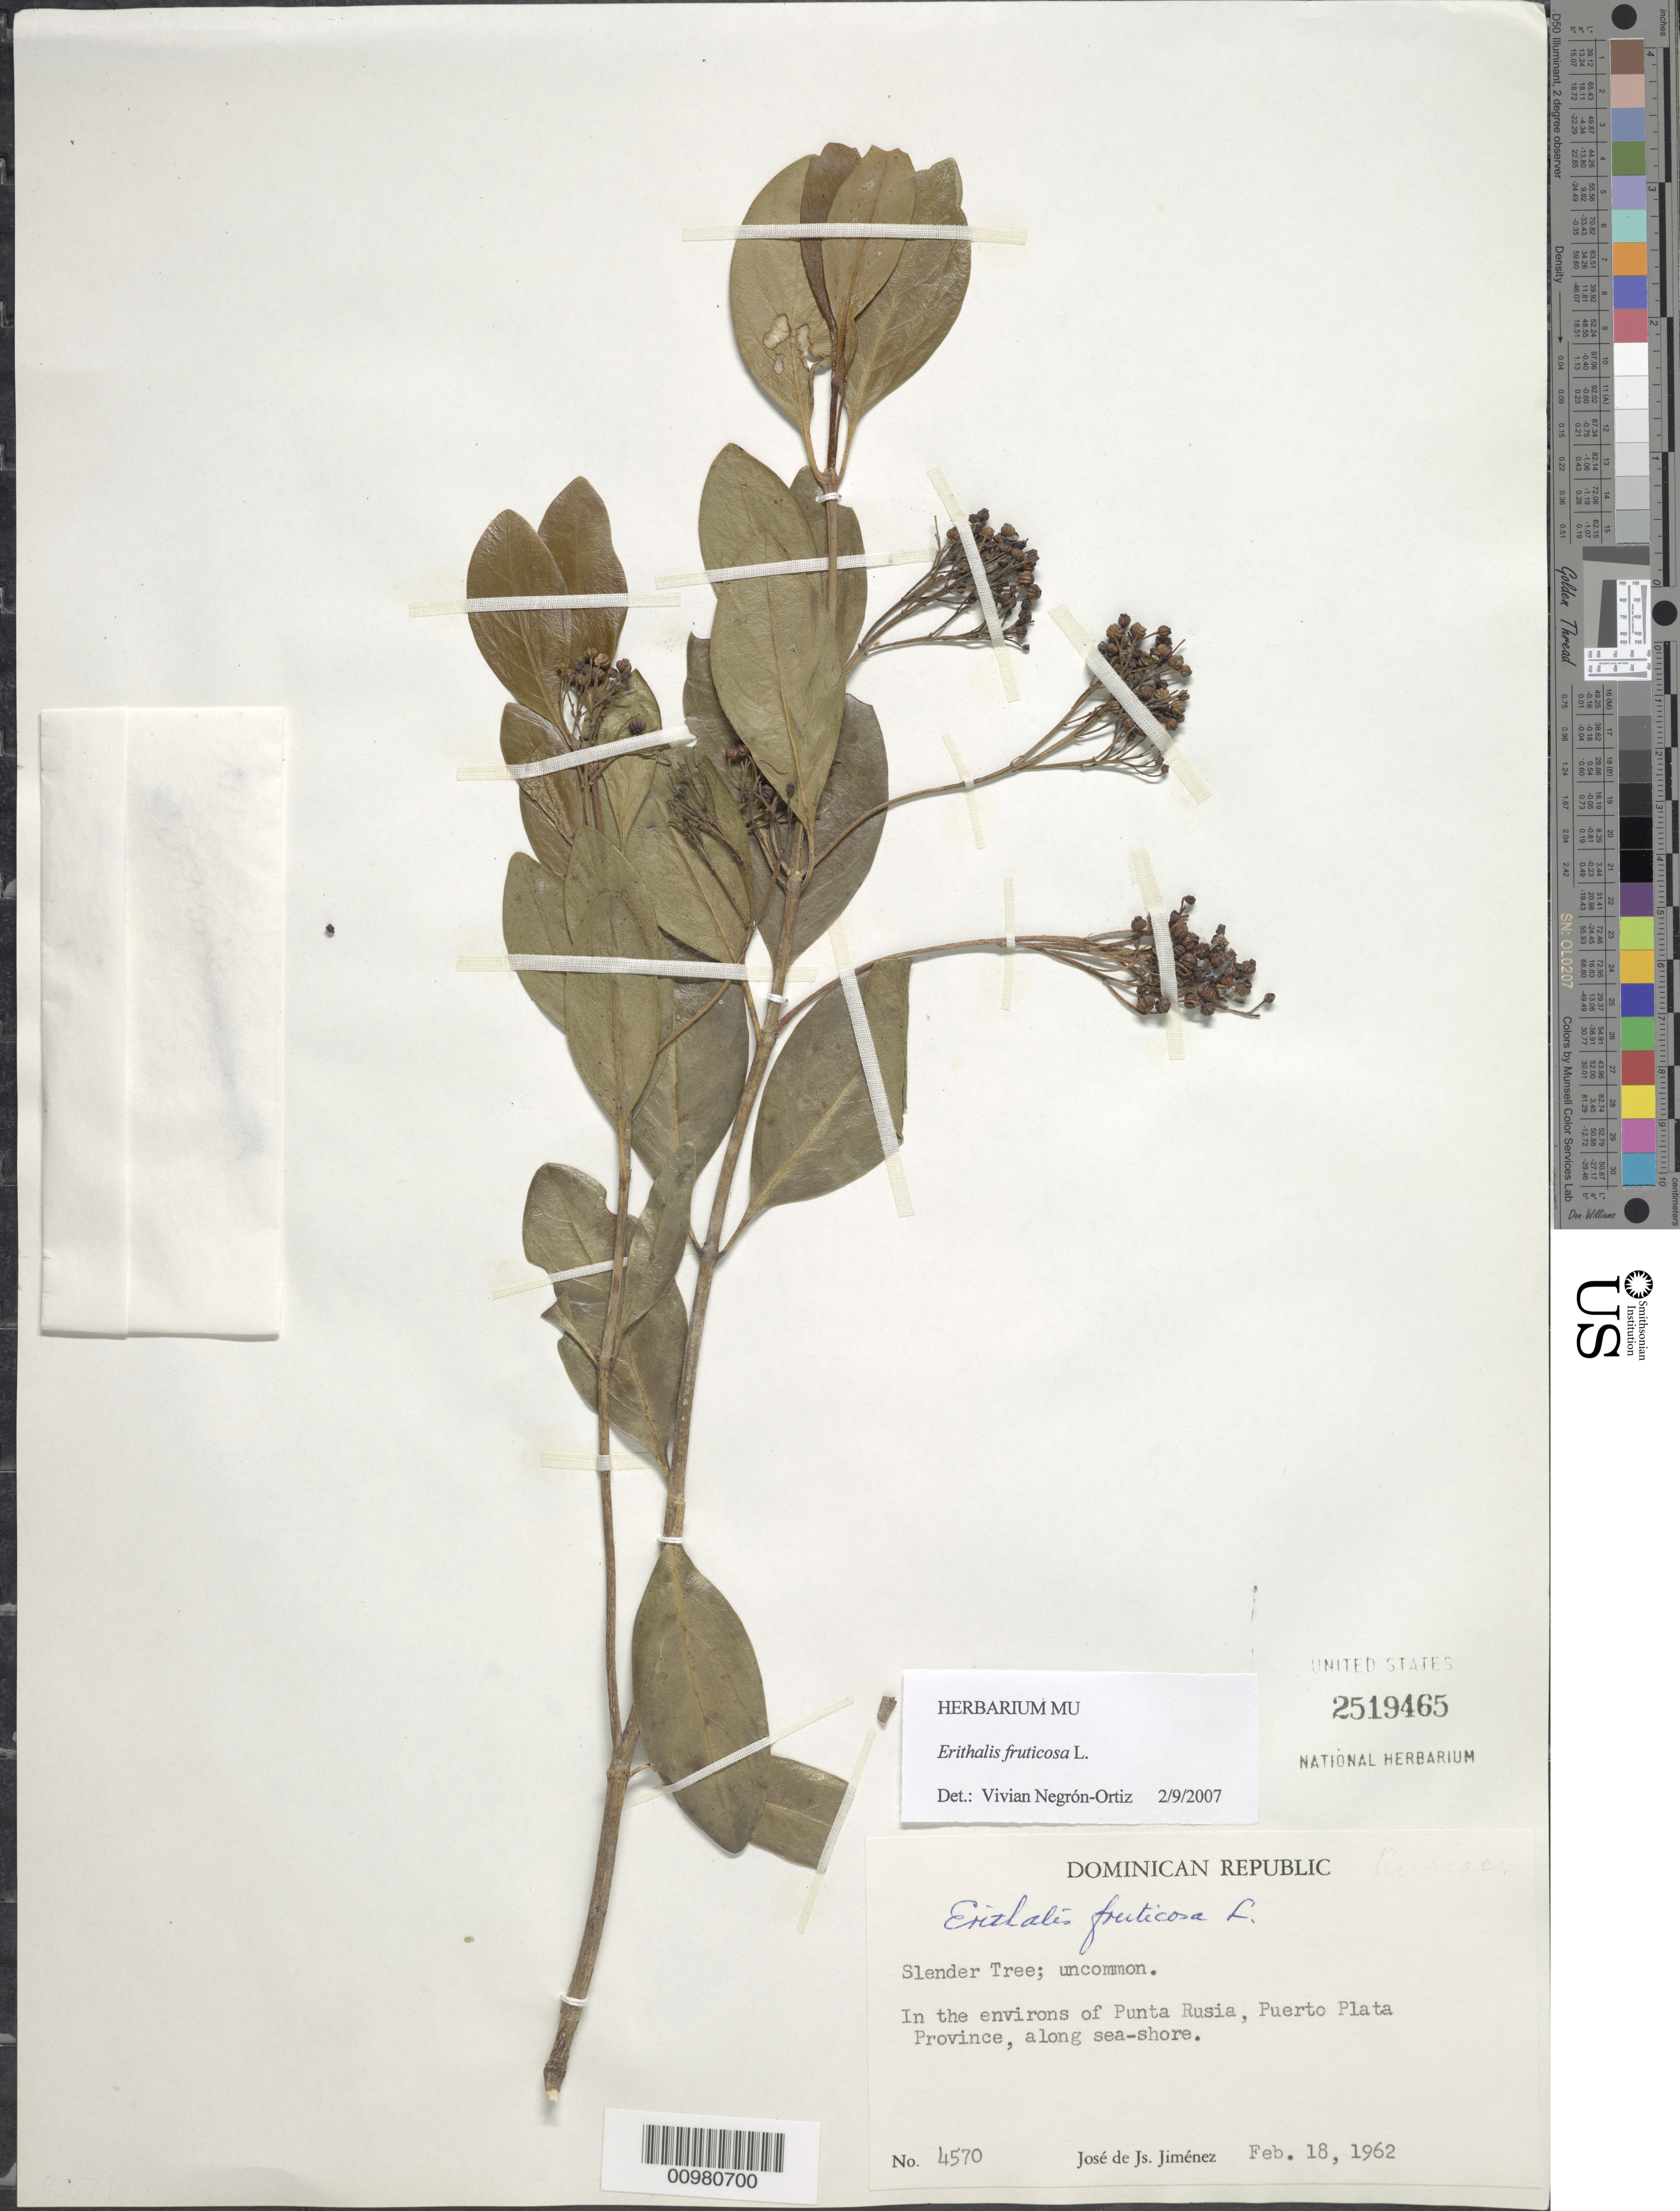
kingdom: Plantae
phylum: Tracheophyta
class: Magnoliopsida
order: Gentianales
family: Rubiaceae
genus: Erithalis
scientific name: Erithalis fruticosa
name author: L.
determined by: Negrón-Ortiz, V.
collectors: J. J. Jiménez Almonte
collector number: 4570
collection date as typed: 18 Feb 1962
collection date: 1962-02-18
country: Dominican Republic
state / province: Puerto Plata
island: Hispaniola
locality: Environs of Punta Rusia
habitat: Along seashore.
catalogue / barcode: US 2519465